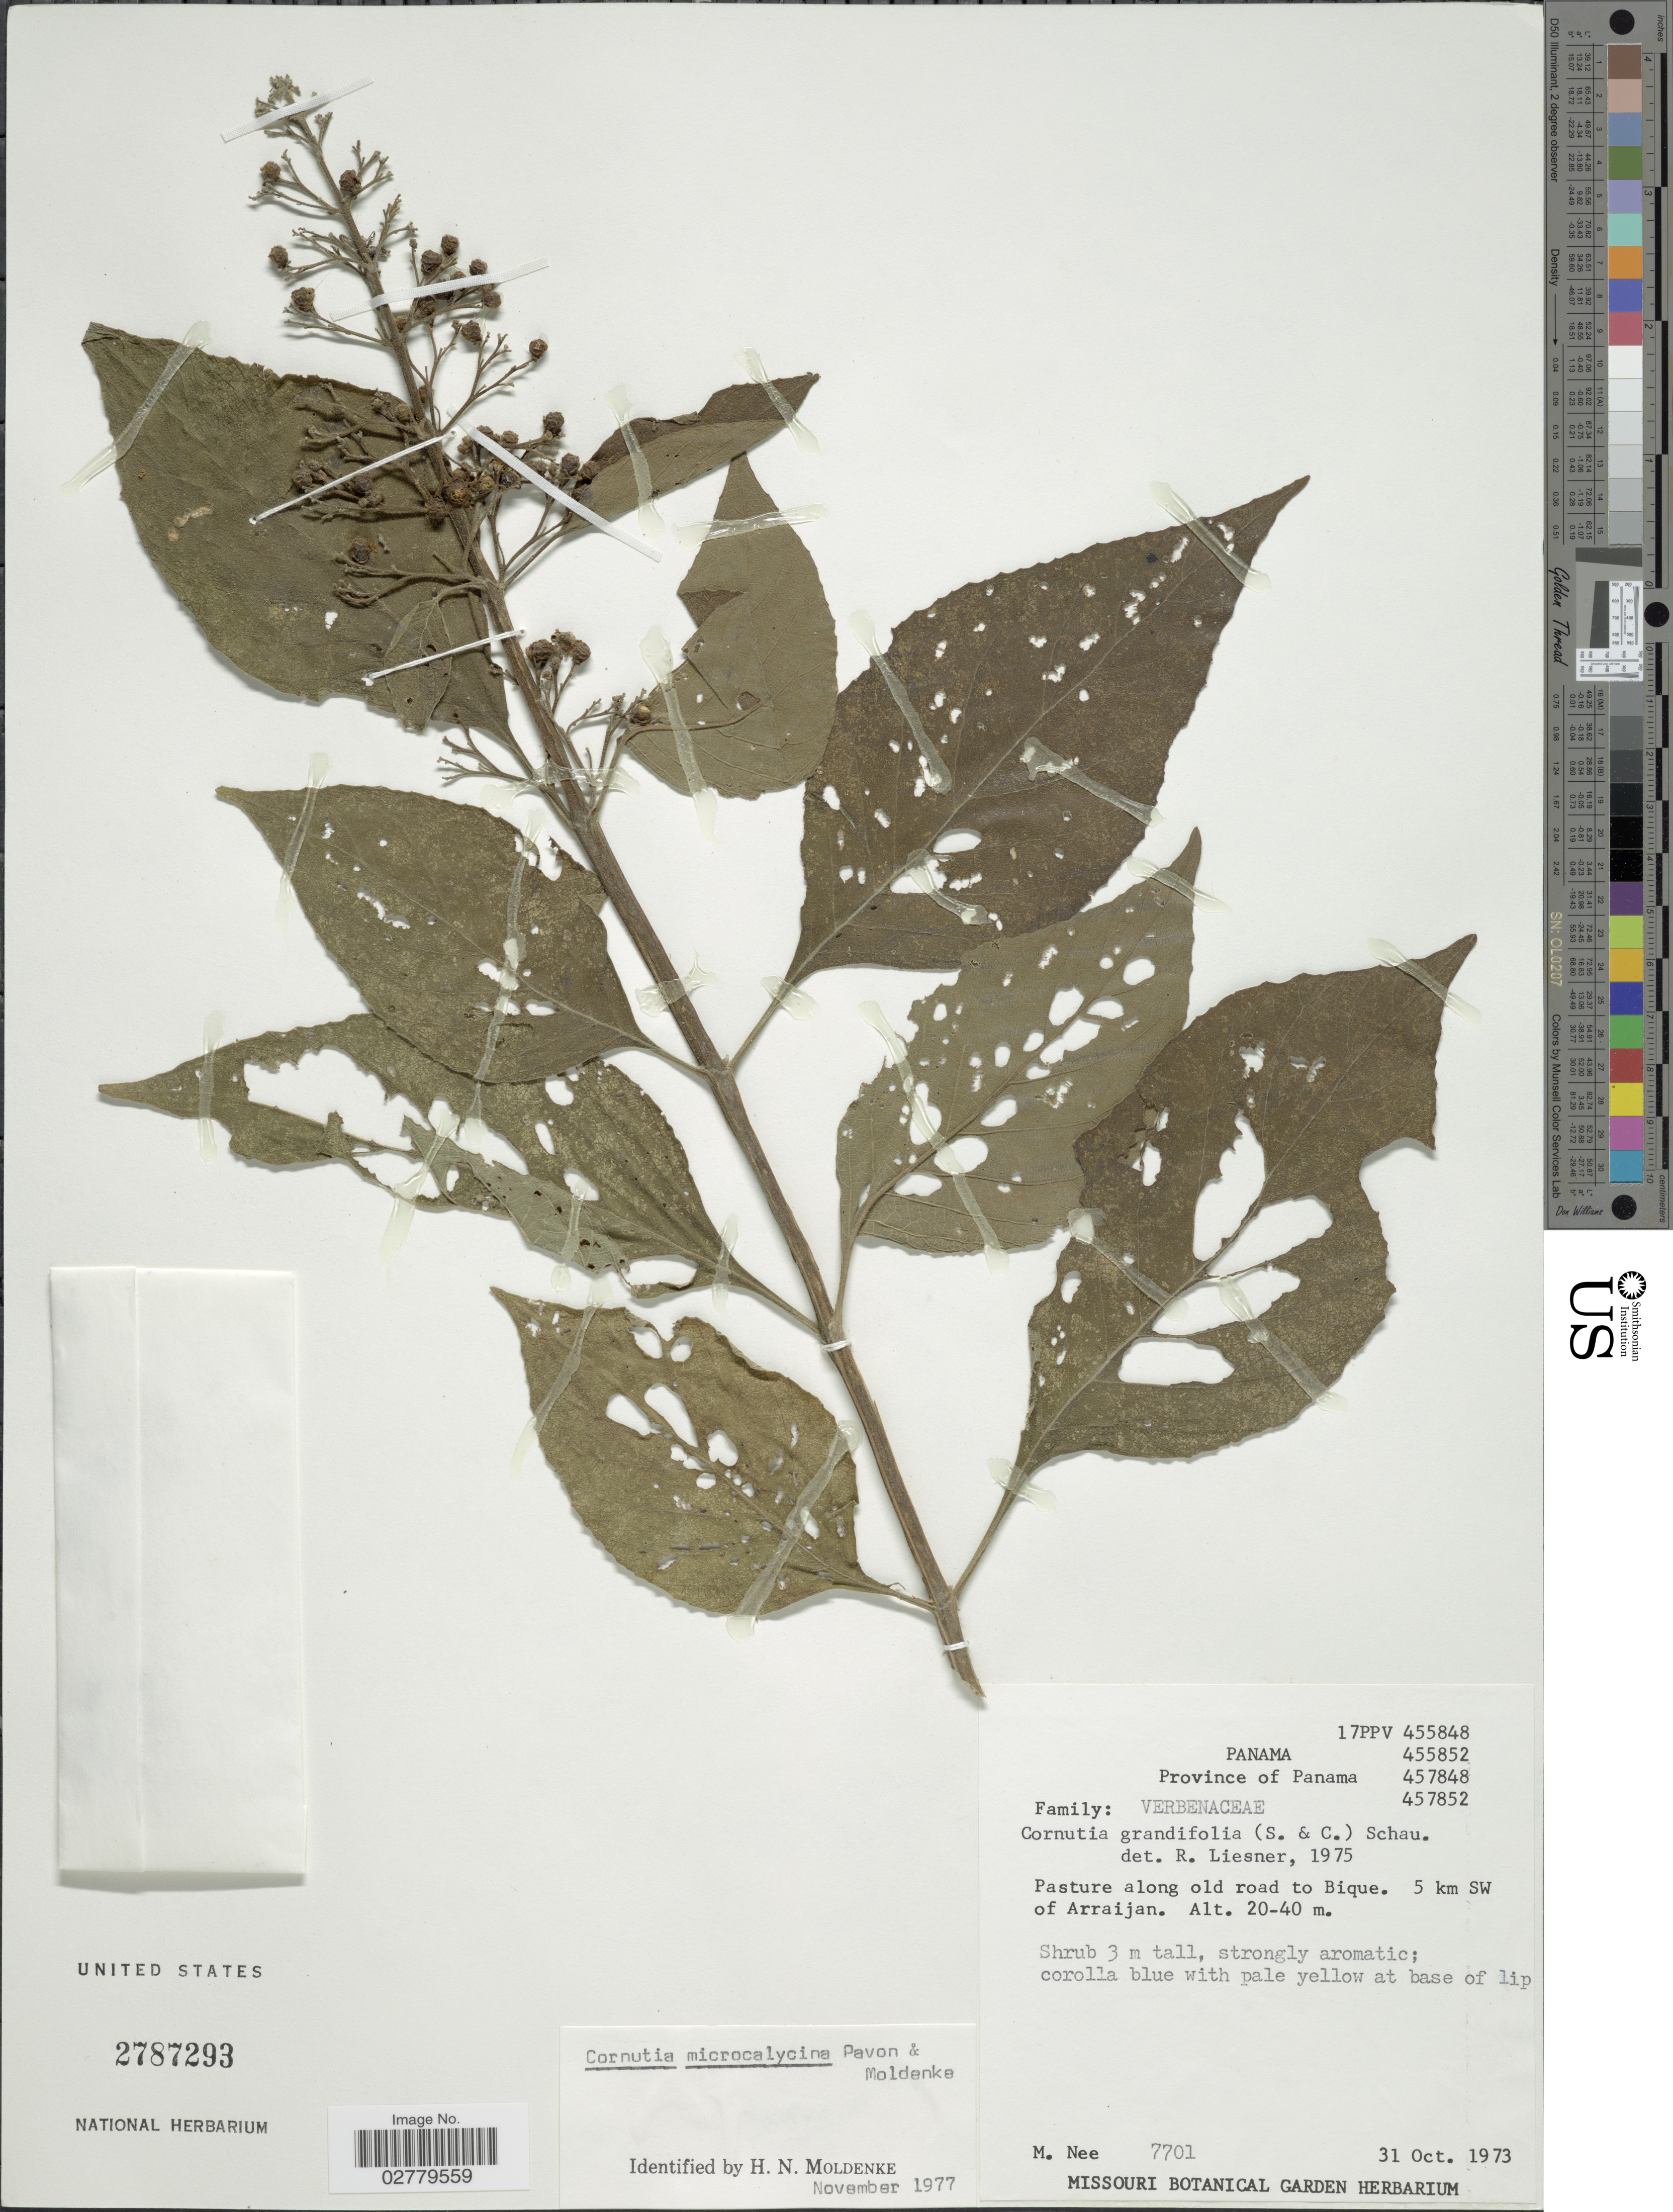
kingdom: Plantae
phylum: Tracheophyta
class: Magnoliopsida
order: Lamiales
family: Lamiaceae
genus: Cornutia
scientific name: Cornutia microcalycina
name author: Pav. ex Moldenke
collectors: M. Nee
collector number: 7701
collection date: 1973-10-31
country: Panama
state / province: Panamá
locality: Pasture along old road to Bique. 5 km SW of Arraijan.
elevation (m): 20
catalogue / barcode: US 2787293